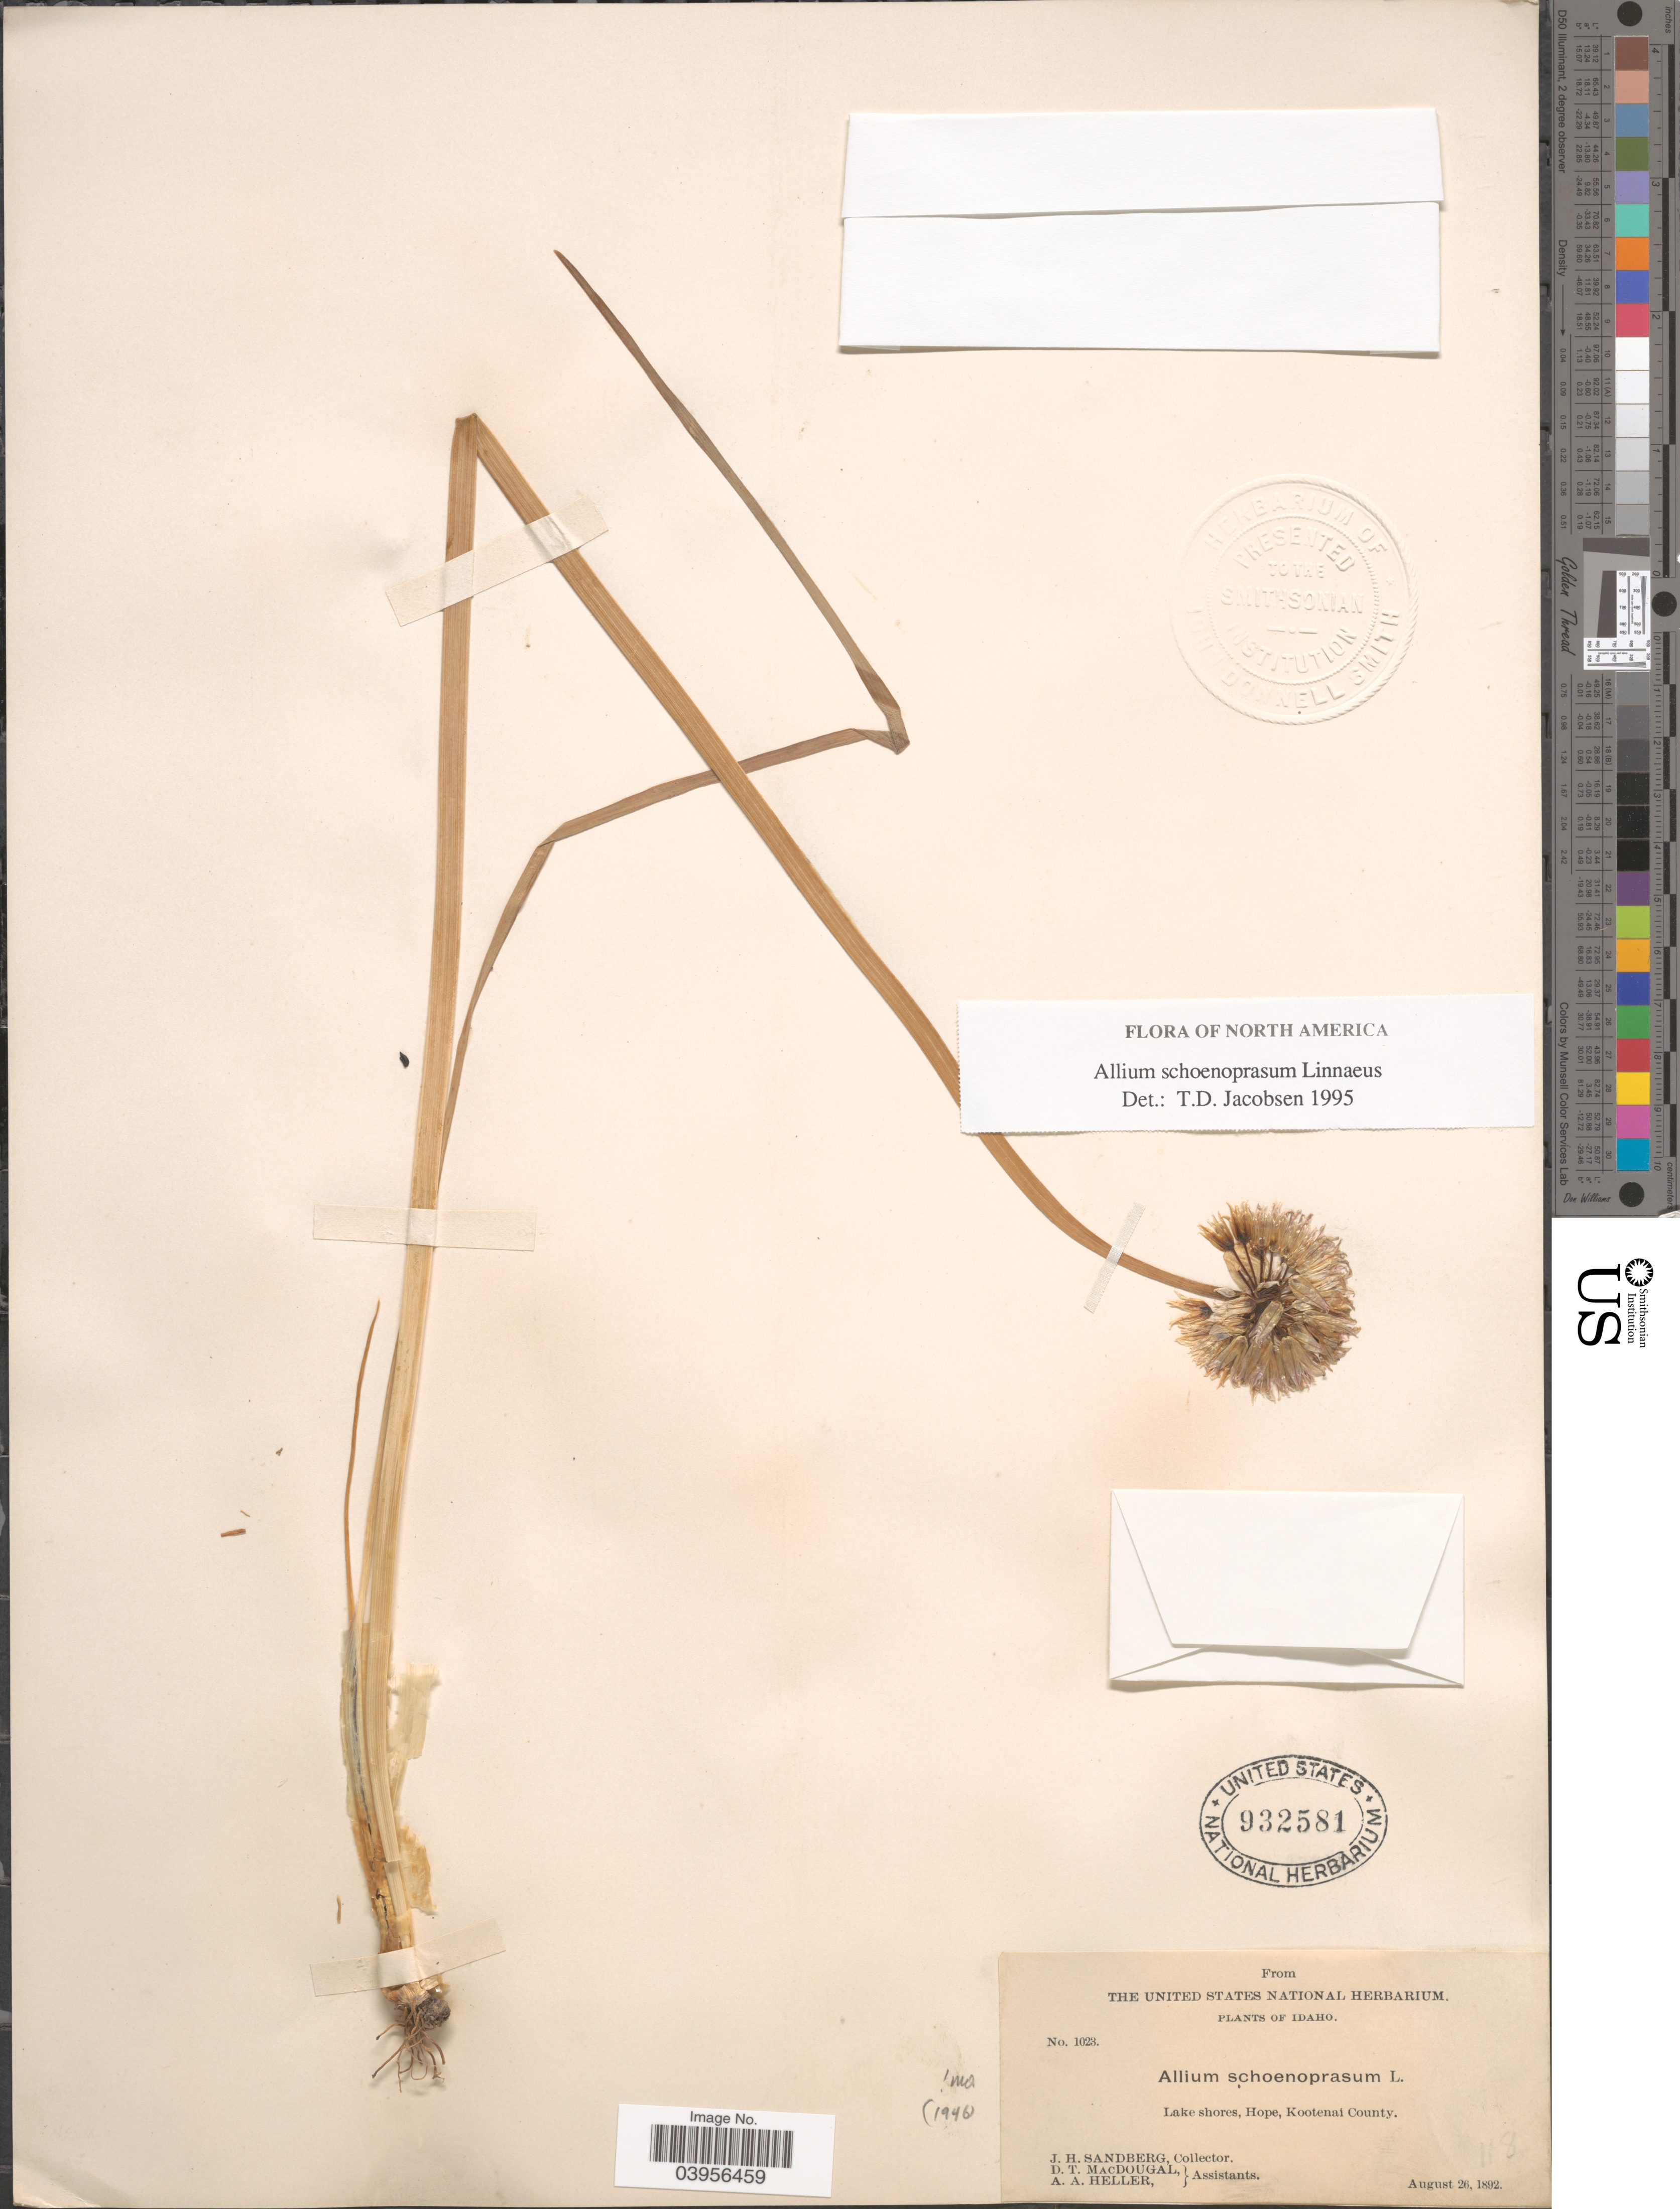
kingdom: Plantae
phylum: Tracheophyta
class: Liliopsida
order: Asparagales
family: Amaryllidaceae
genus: Allium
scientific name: Allium schoenoprasum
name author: L.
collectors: J. H. Sandberg, D. T. MacDougal & A. A. Heller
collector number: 1023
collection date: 1892-08-26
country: United States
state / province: Idaho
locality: Lake shores, Hope, Kootenai County.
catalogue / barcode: US 932581